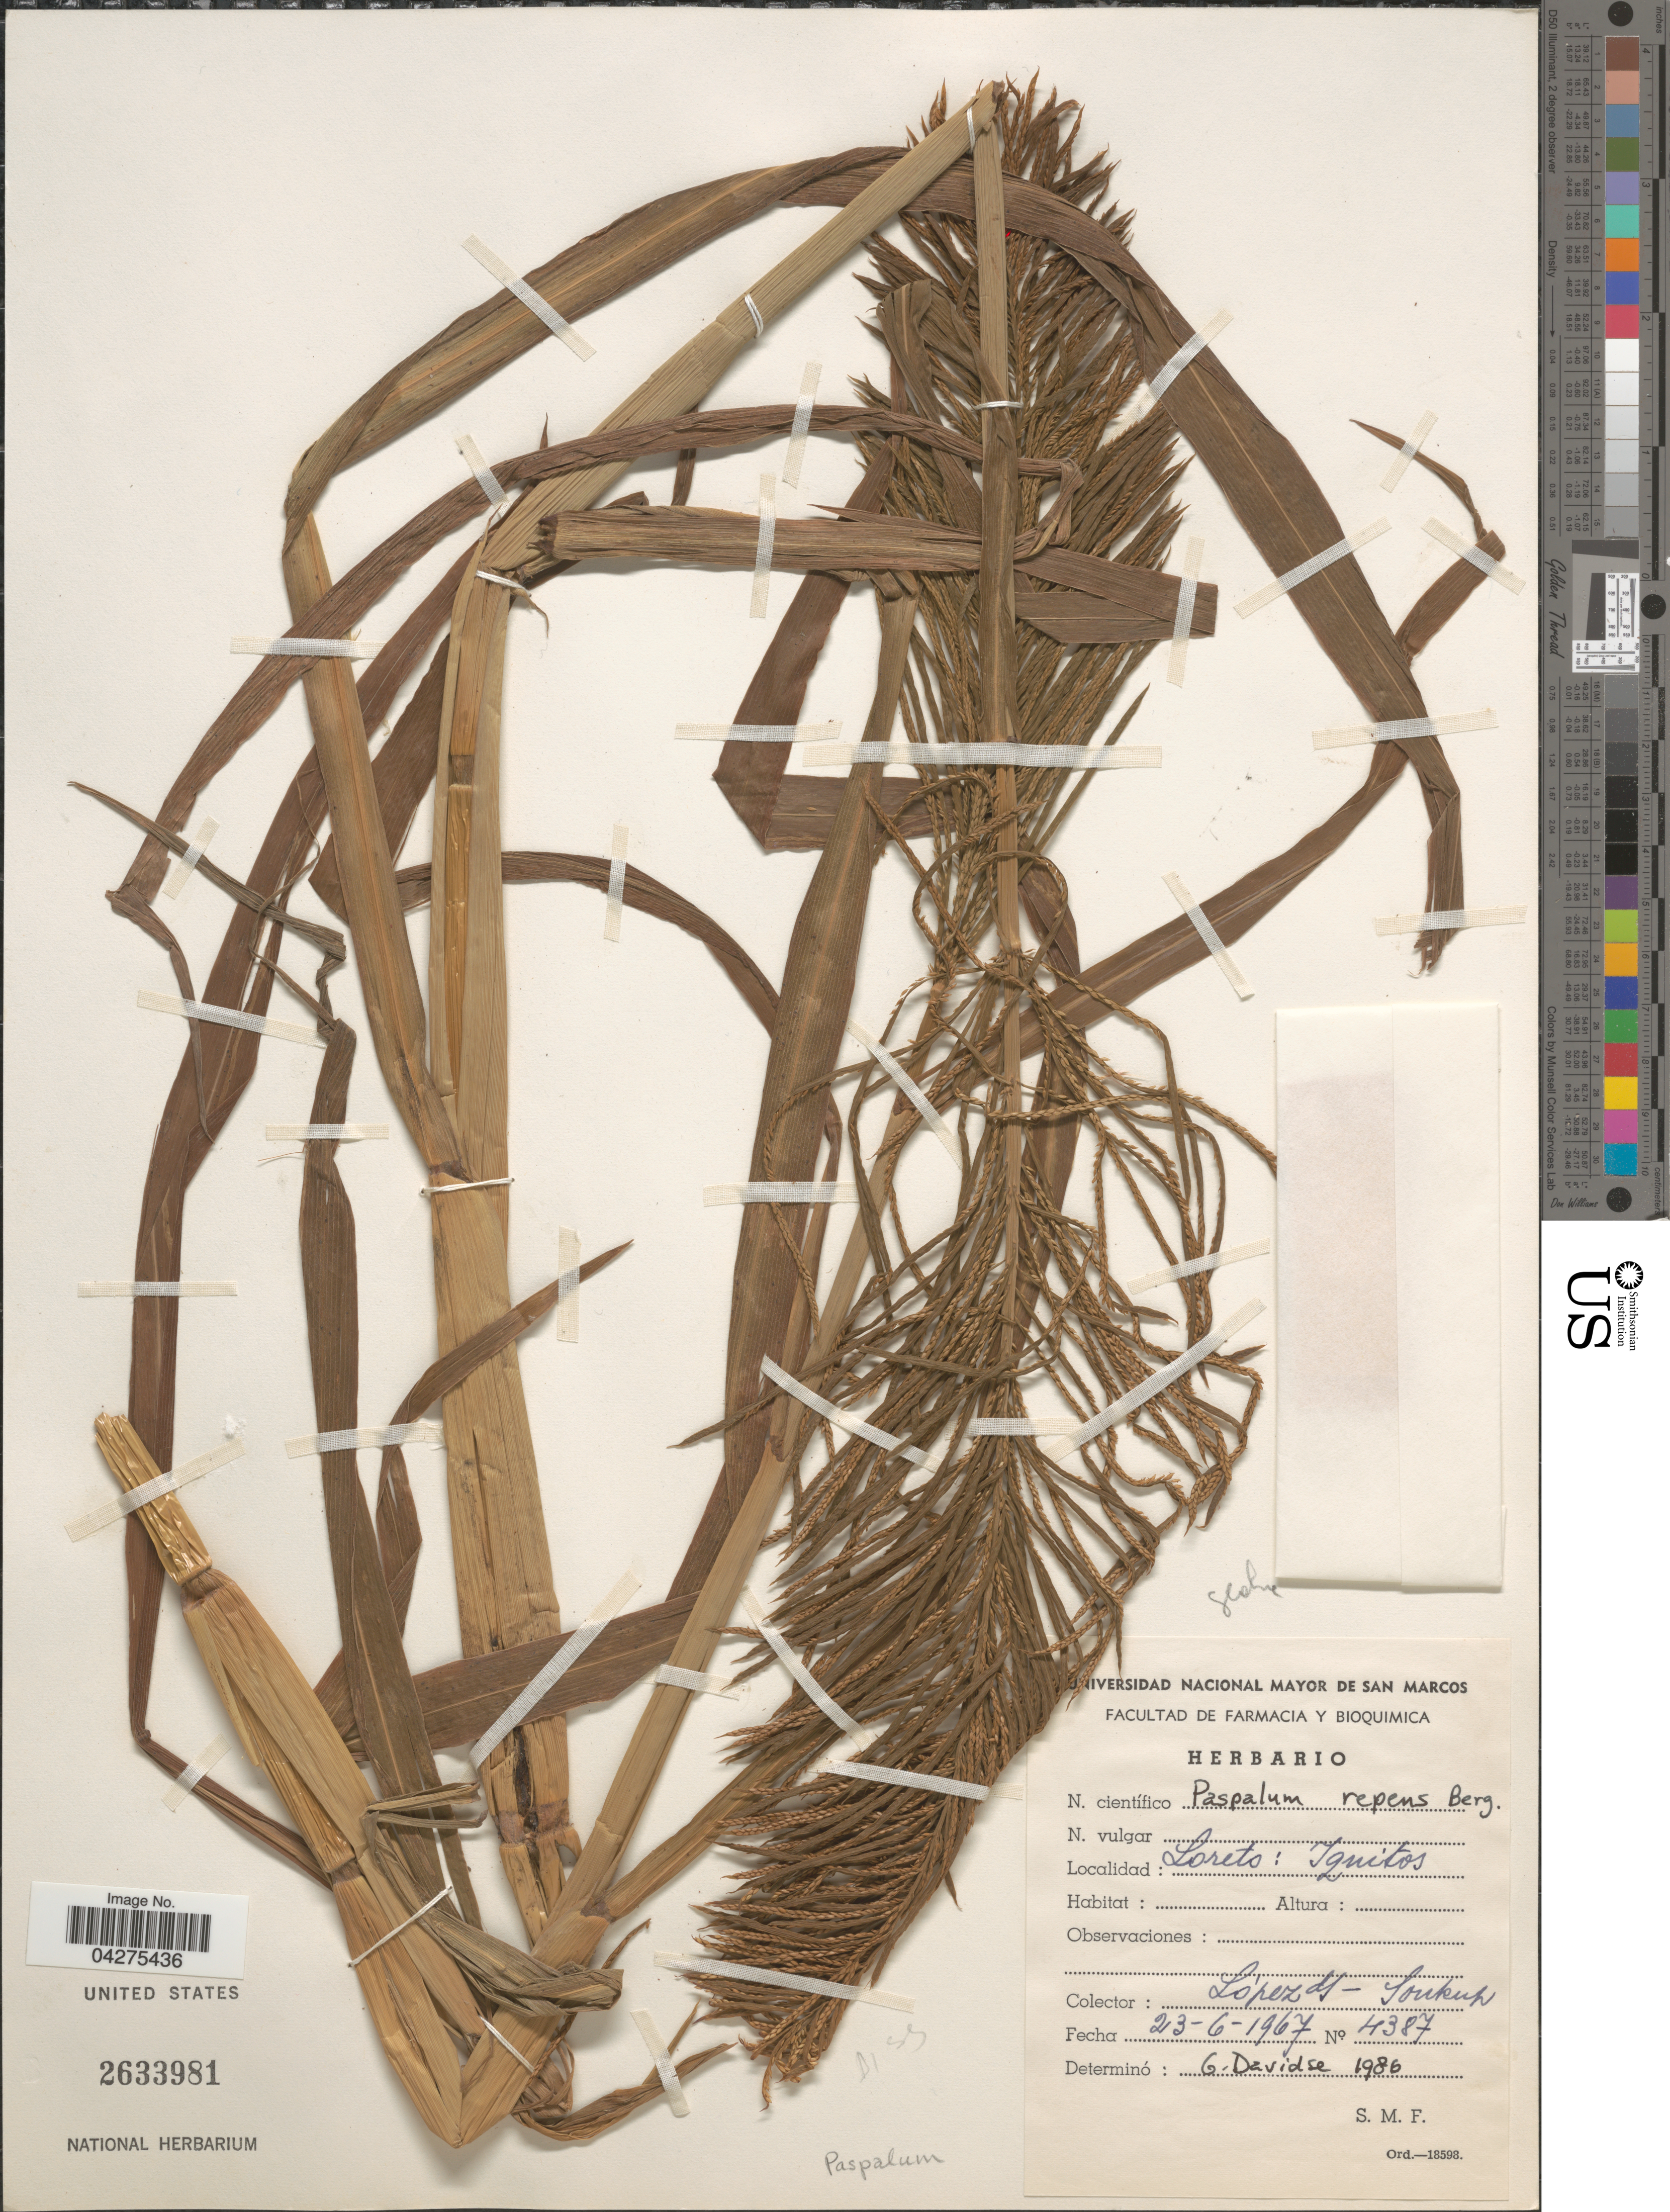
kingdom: Plantae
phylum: Tracheophyta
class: Liliopsida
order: Poales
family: Poaceae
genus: Paspalum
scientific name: Paspalum repens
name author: P.J. Bergius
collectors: M. Lopéz & -- Soukup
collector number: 4387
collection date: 1967-06-23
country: Peru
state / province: Loreto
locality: Iquitos.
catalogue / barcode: US 2633981